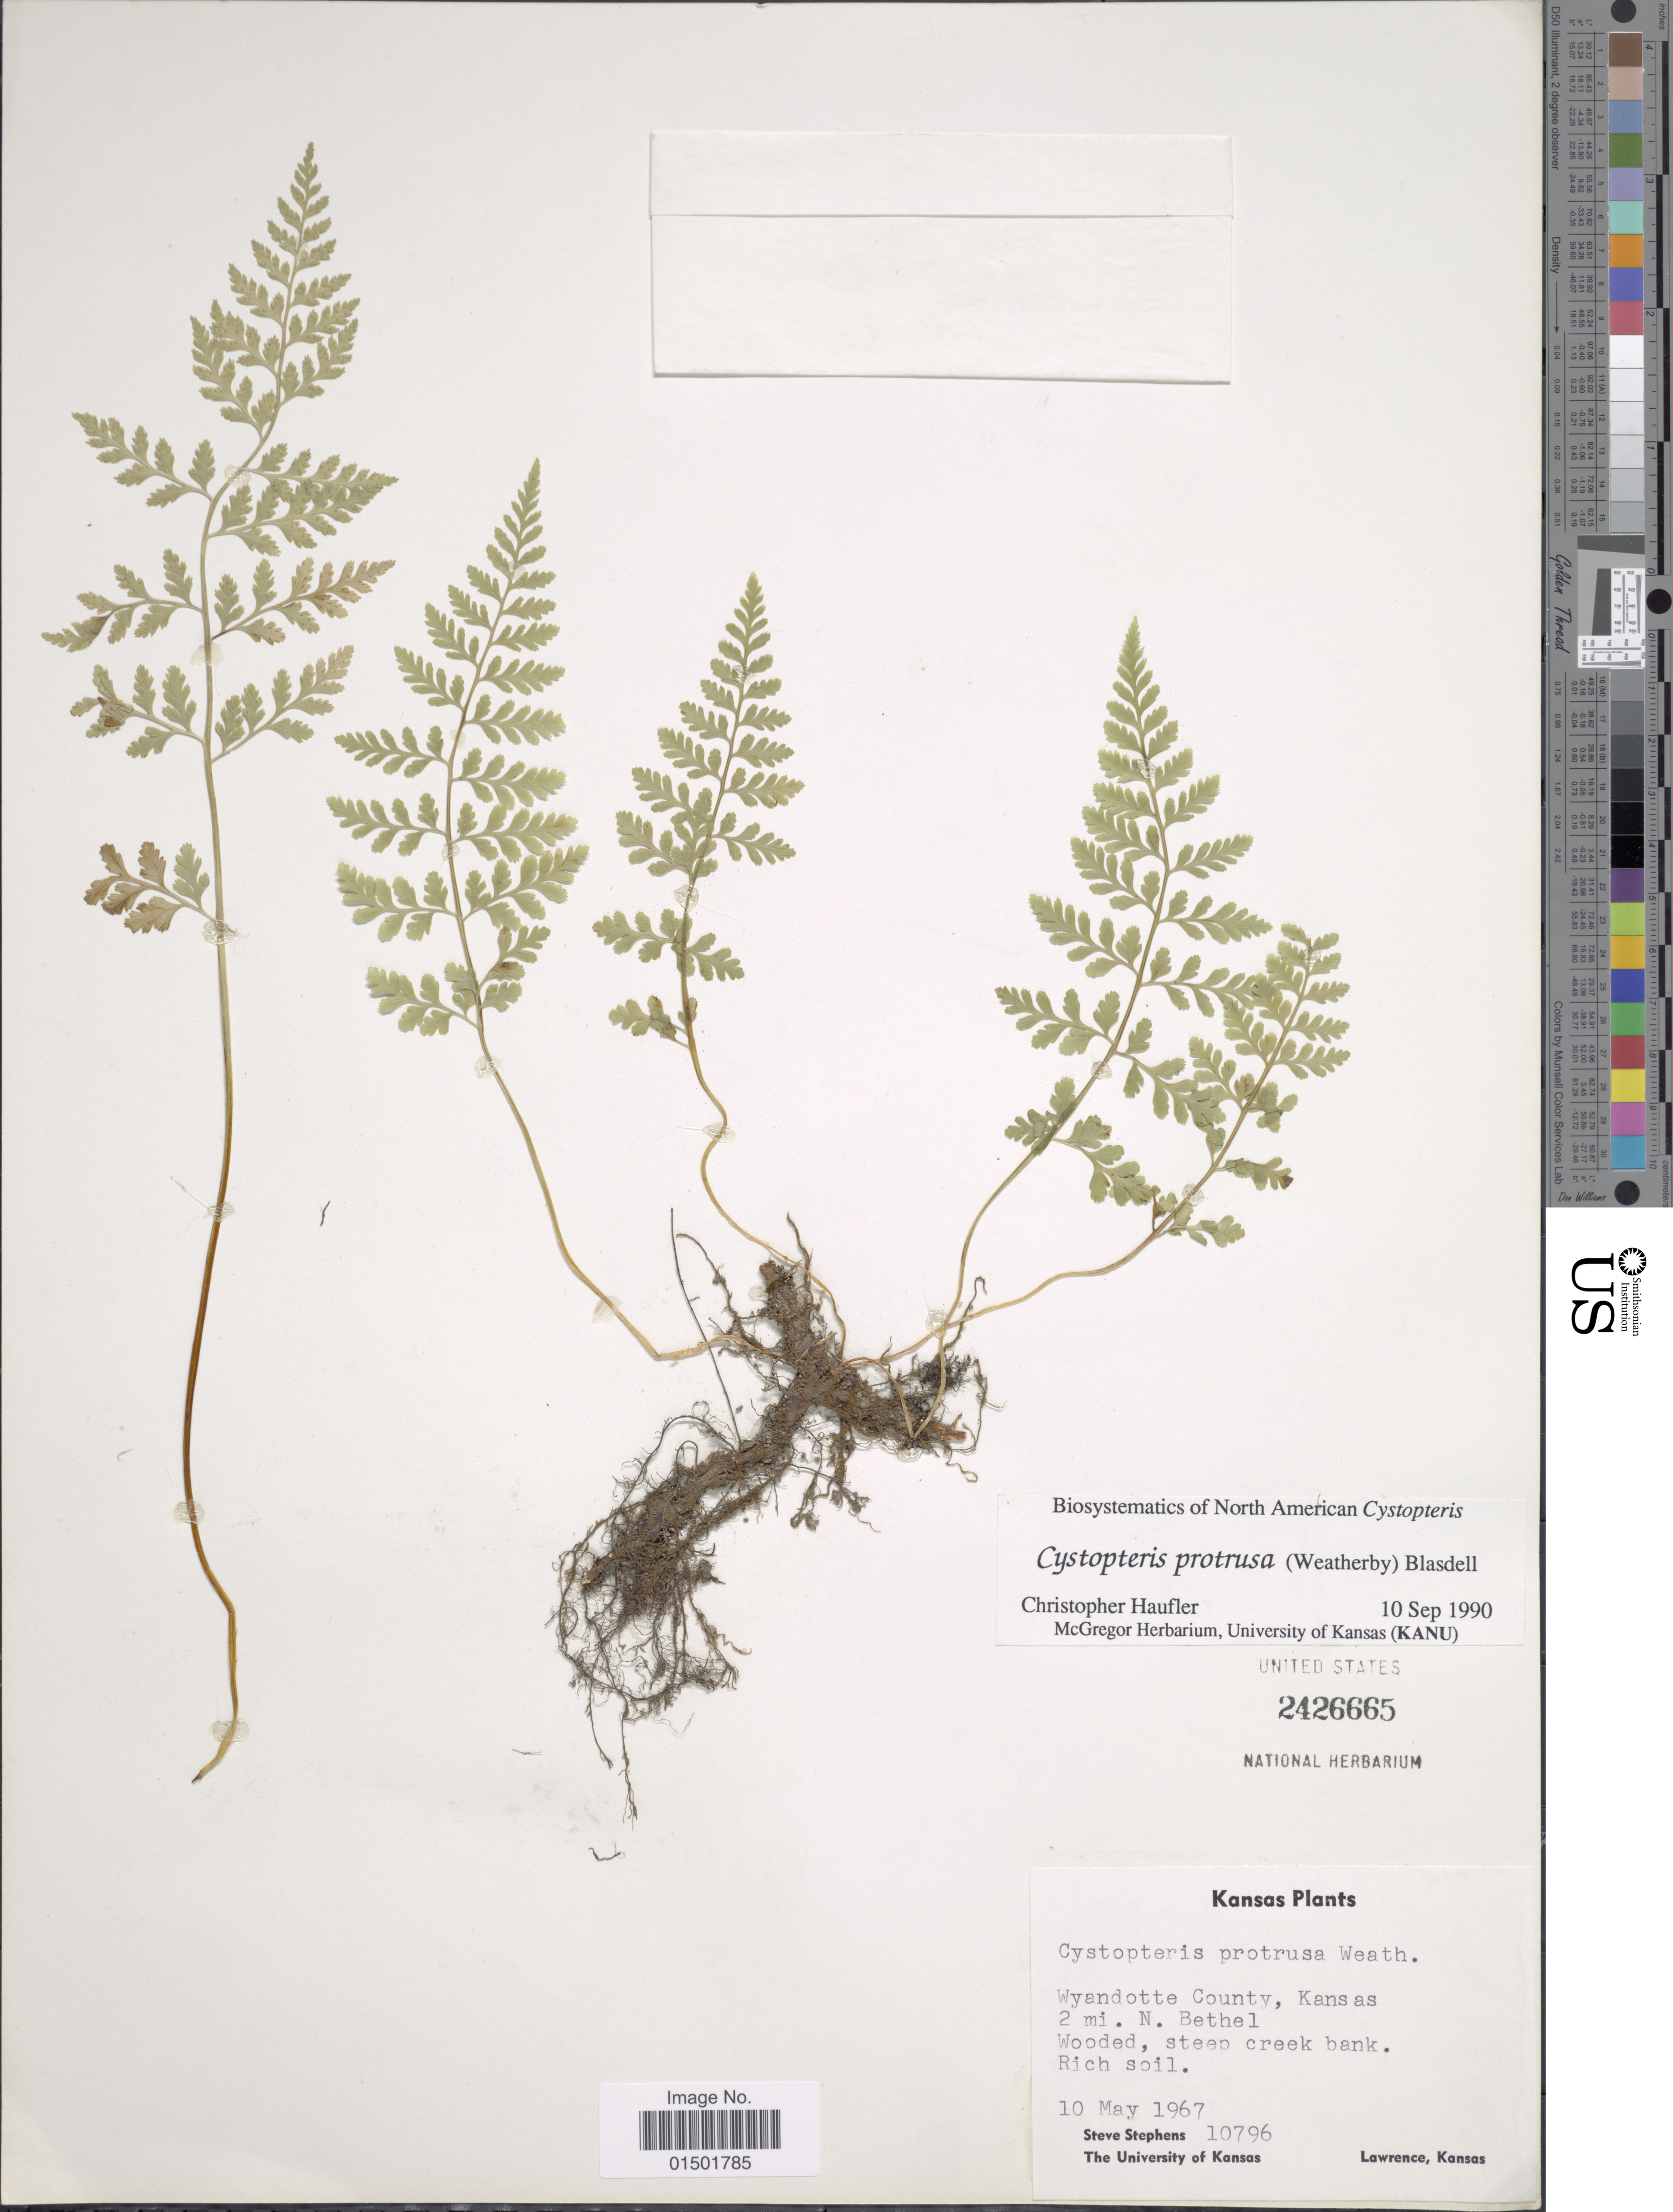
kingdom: Plantae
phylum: Tracheophyta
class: Polypodiopsida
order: Polypodiales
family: Cystopteridaceae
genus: Cystopteris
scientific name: Cystopteris protrusa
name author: (Weath.) Blasdell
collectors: S. Stephens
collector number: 10796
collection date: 1967-05-10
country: United States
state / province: Kansas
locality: Wyandotte County. 2 mi. N. Bethel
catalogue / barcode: US 2426665